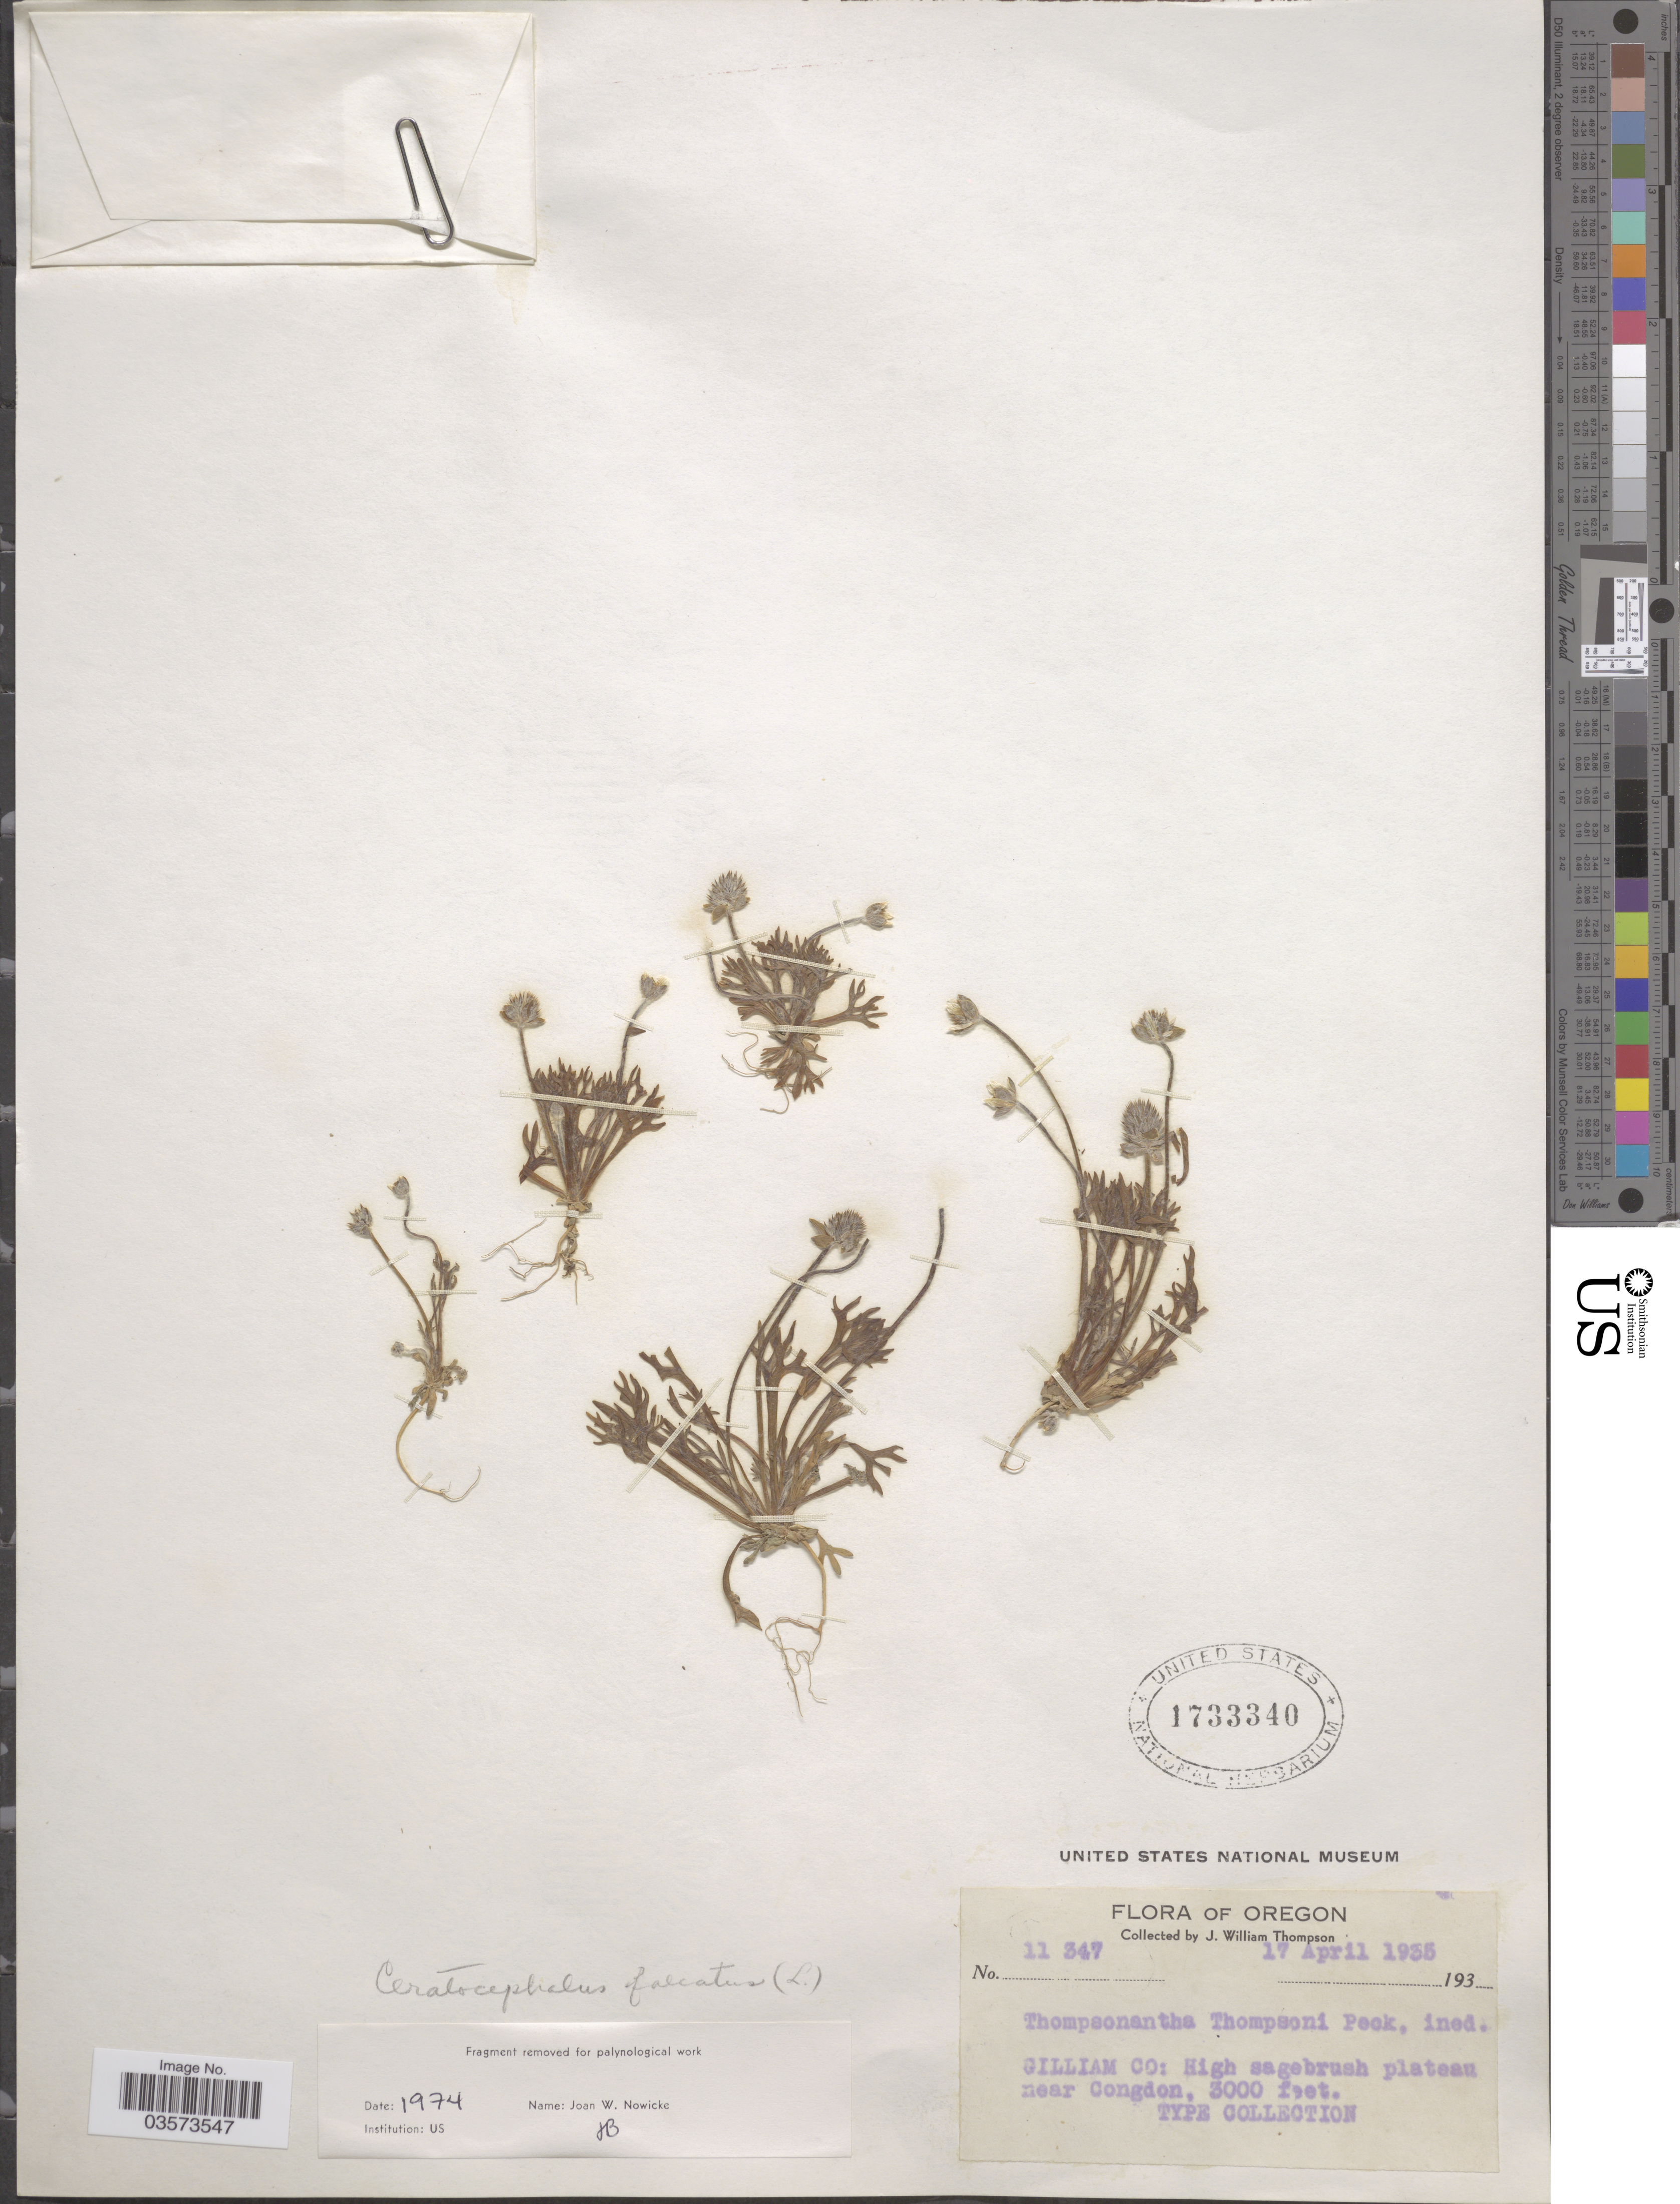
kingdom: Plantae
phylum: Tracheophyta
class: Magnoliopsida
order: Ranunculales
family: Ranunculaceae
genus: Ceratocephalus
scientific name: Ceratocephalus falcatus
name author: (L.) Pers.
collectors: J. W. Thompson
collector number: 11347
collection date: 1935-04-17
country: United States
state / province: Oregon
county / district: Gilliam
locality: Gilliam Co: High sagebrush plateau near Congdon.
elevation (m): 914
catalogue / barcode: US 1733340